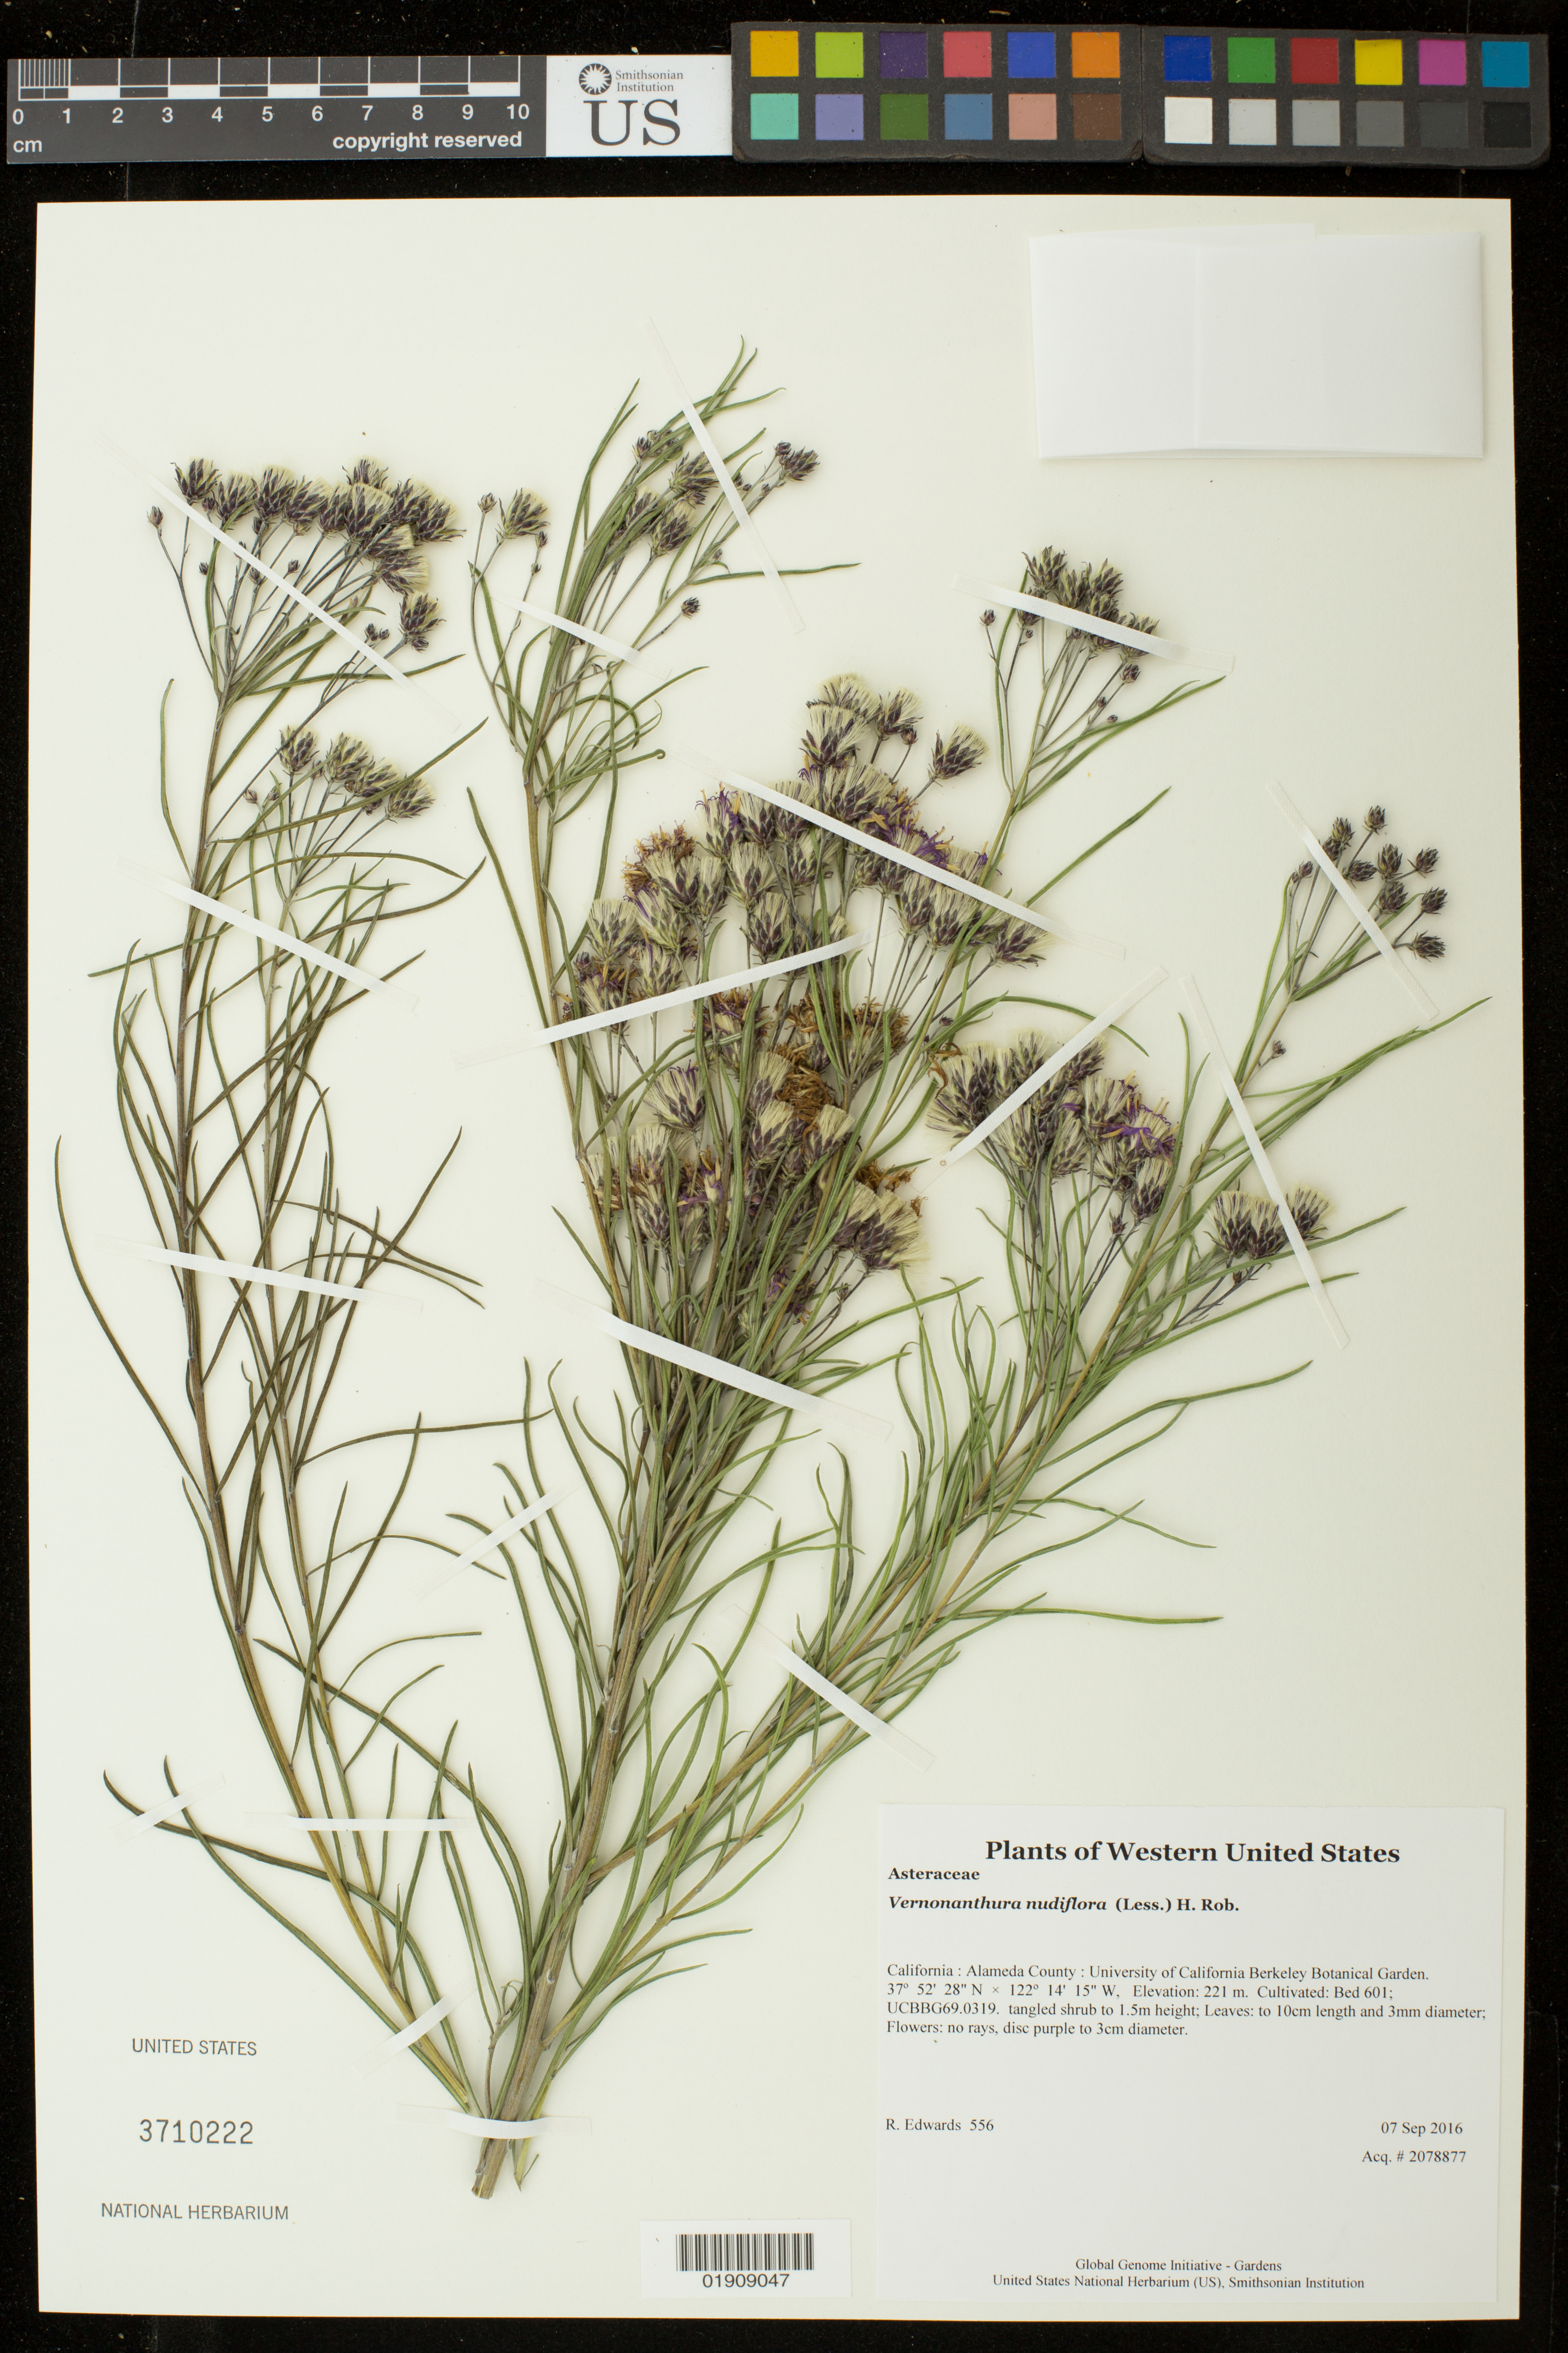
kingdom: Plantae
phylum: Tracheophyta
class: Magnoliopsida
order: Asterales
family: Asteraceae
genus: Vernonanthura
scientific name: Vernonanthura nudiflora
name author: (Less.) H. Rob.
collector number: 556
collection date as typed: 7 September 2016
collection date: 2016-09-07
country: United States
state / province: California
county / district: Alameda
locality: University of California Berkeley Botanical Garden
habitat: Cultivated: Bed 601; UCBBG69.0319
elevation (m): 221.2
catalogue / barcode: US 3710222